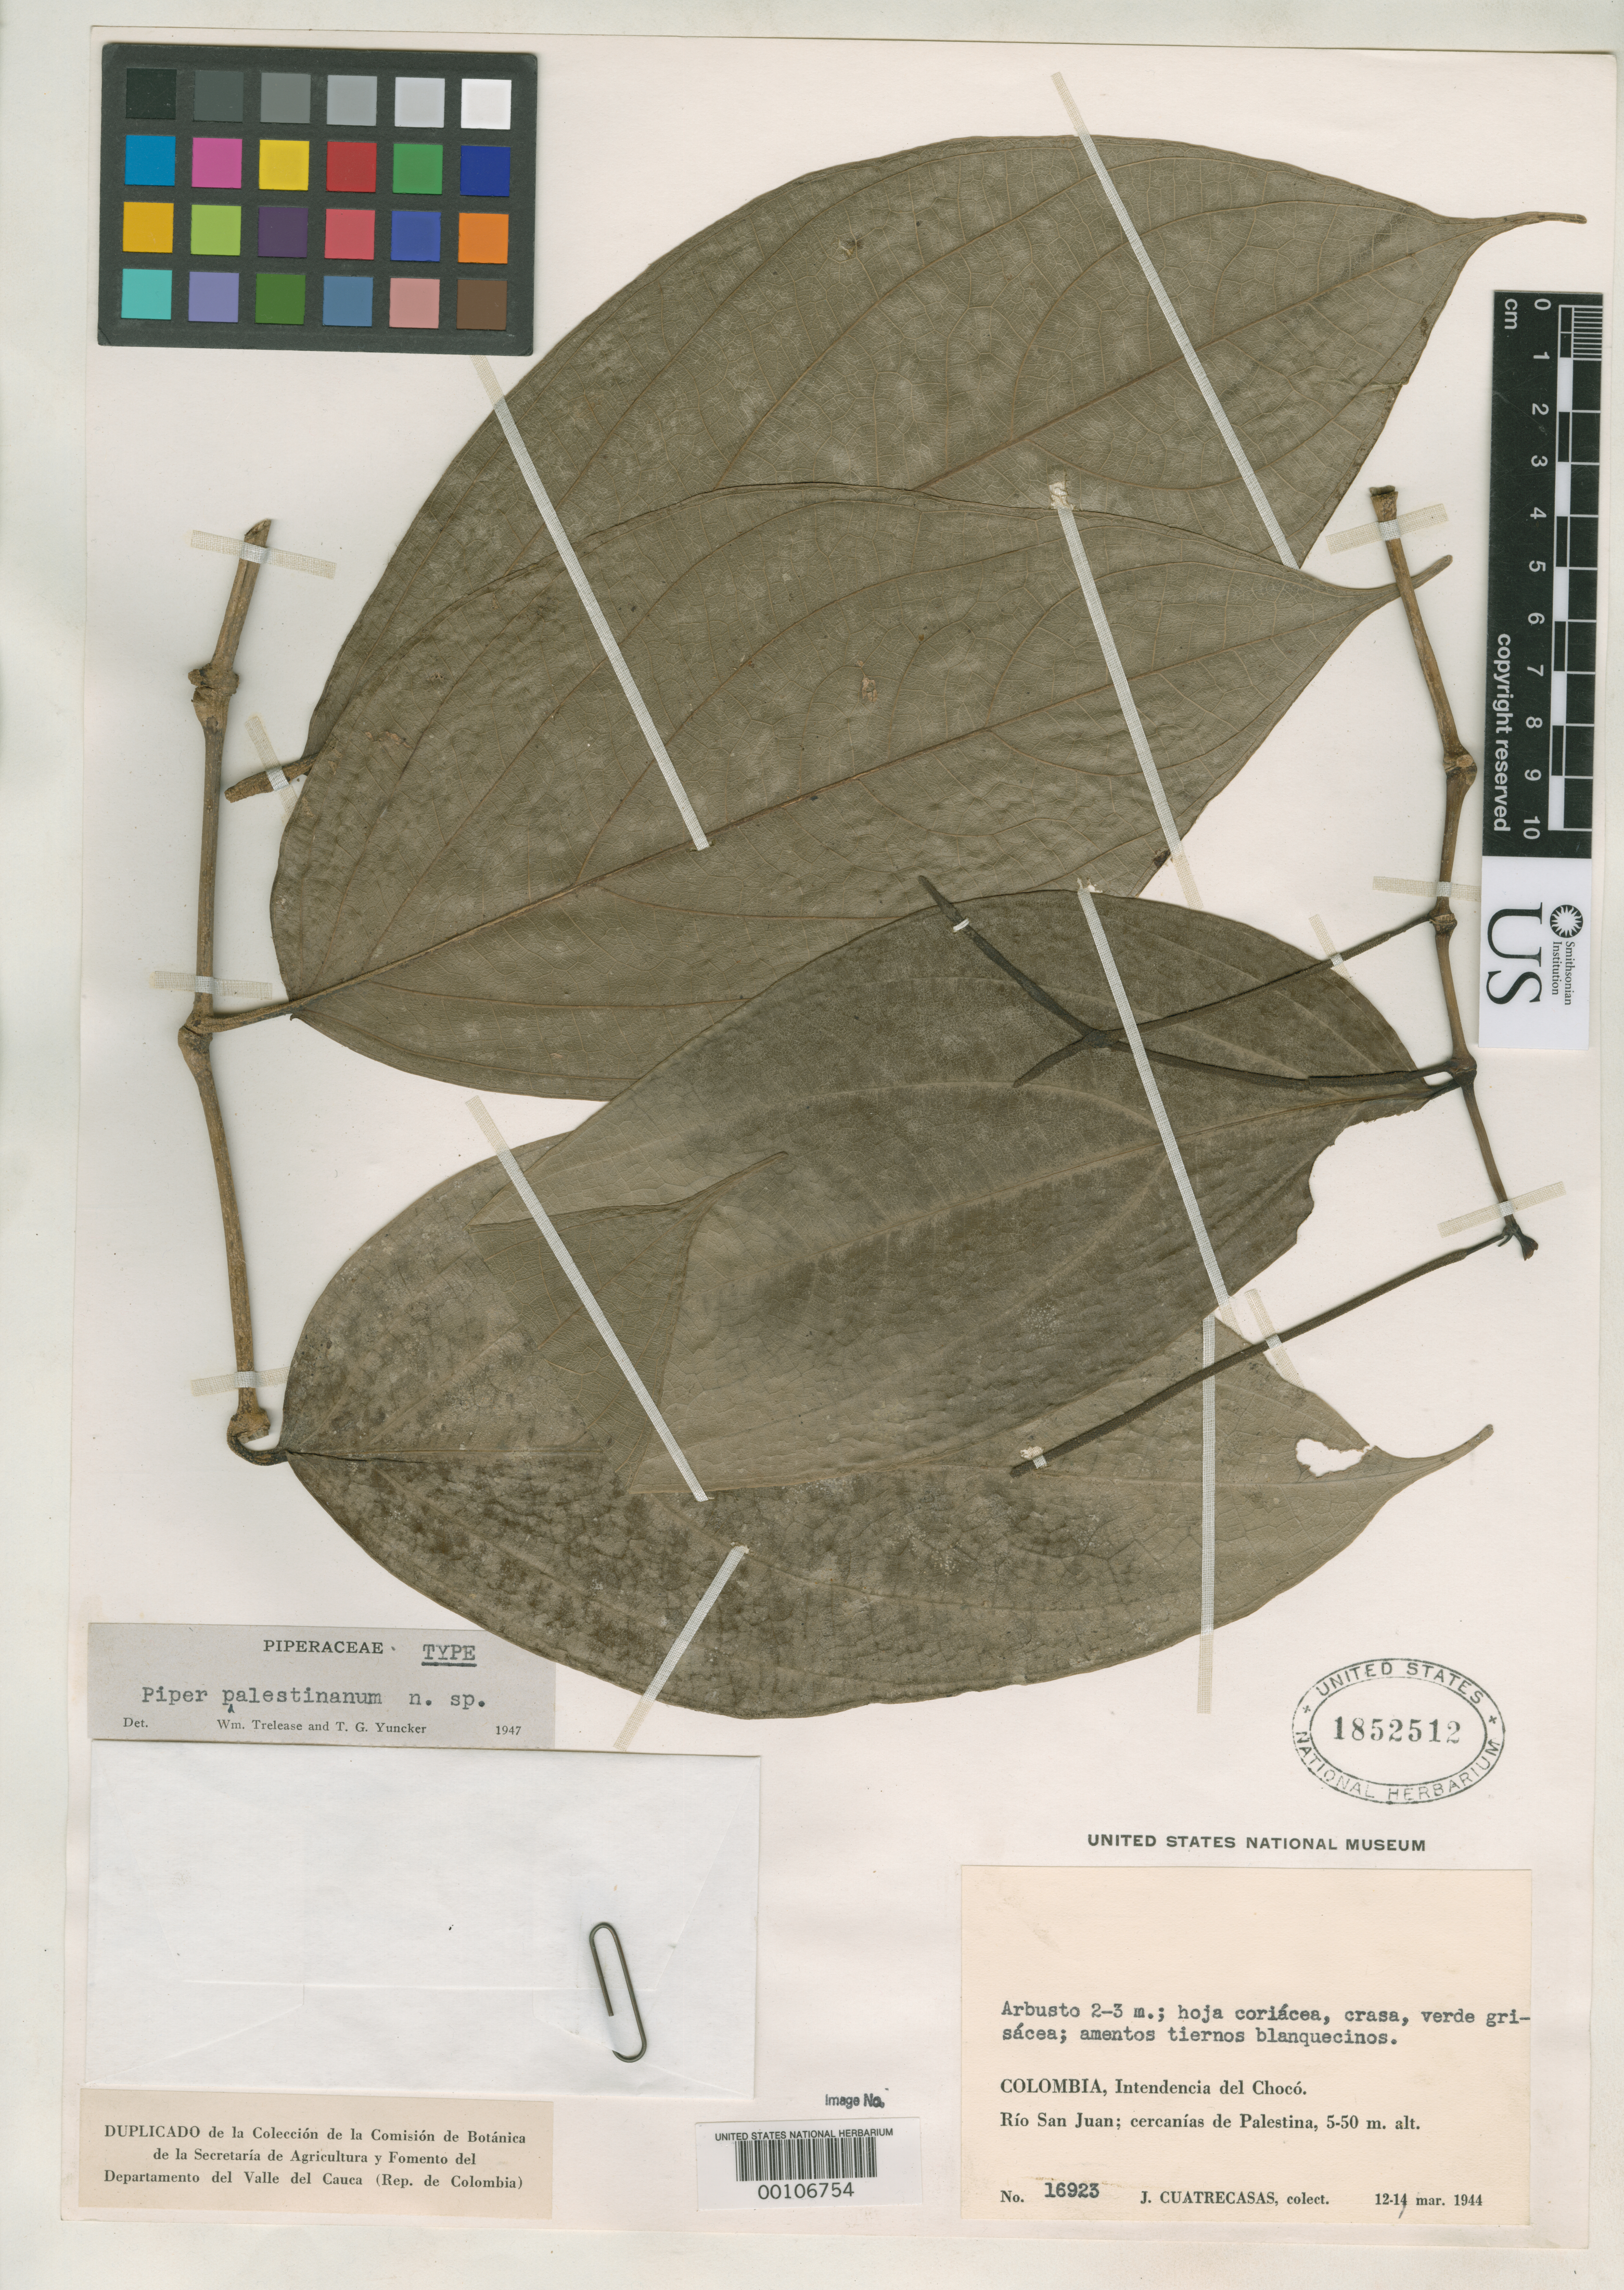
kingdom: Plantae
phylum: Tracheophyta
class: Magnoliopsida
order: Piperales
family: Piperaceae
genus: Piper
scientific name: Piper palestinanum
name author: Trel. & Yunck.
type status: Holotype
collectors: J. Cuatrecasas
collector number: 16923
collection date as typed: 12 Mar 1944 to 14 Mar 1944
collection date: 1944-03-12/1944-03-14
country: Colombia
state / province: Chocó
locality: Rio San Juan, Palestina.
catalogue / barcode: US 1852512